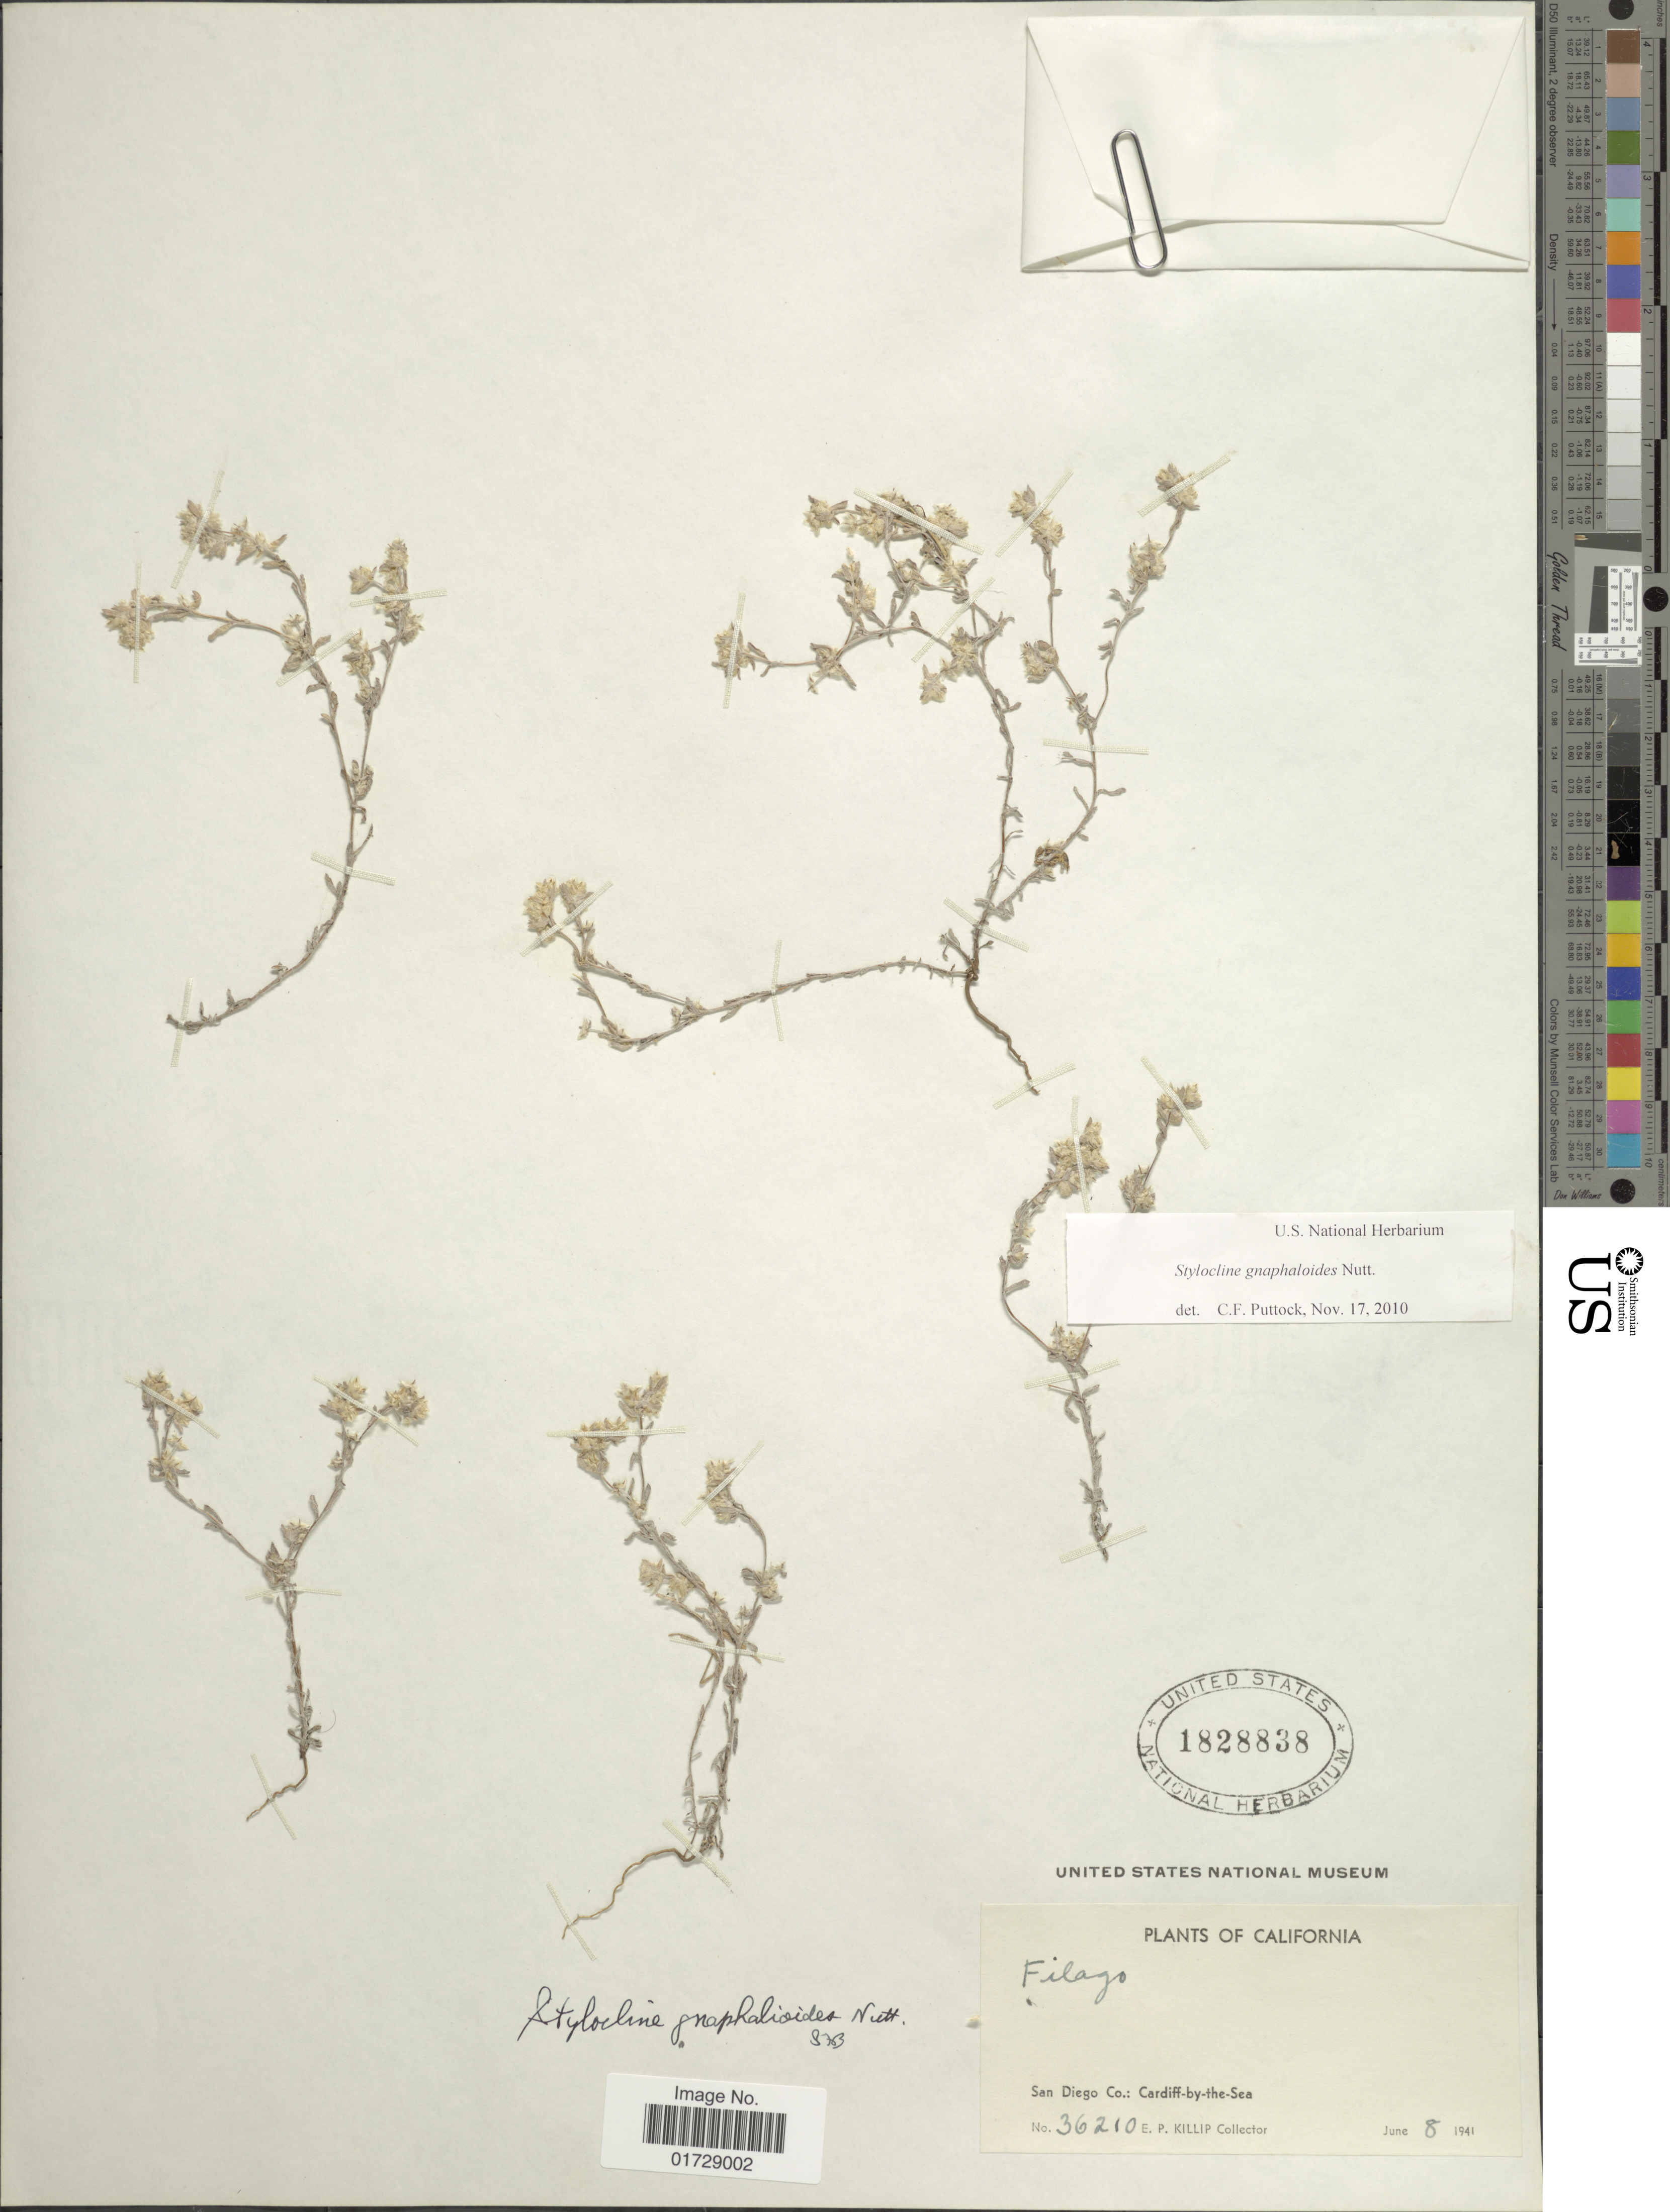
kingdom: Plantae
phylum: Tracheophyta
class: Magnoliopsida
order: Asterales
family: Asteraceae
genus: Stylocline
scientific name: Stylocline gnaphalioides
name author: Nutt.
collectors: E. P. Killip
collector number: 36210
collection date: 1941-06-08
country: United States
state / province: California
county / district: San Diego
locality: San Diego Co.: Cardiff-by-the-Sea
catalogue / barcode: US 1828838